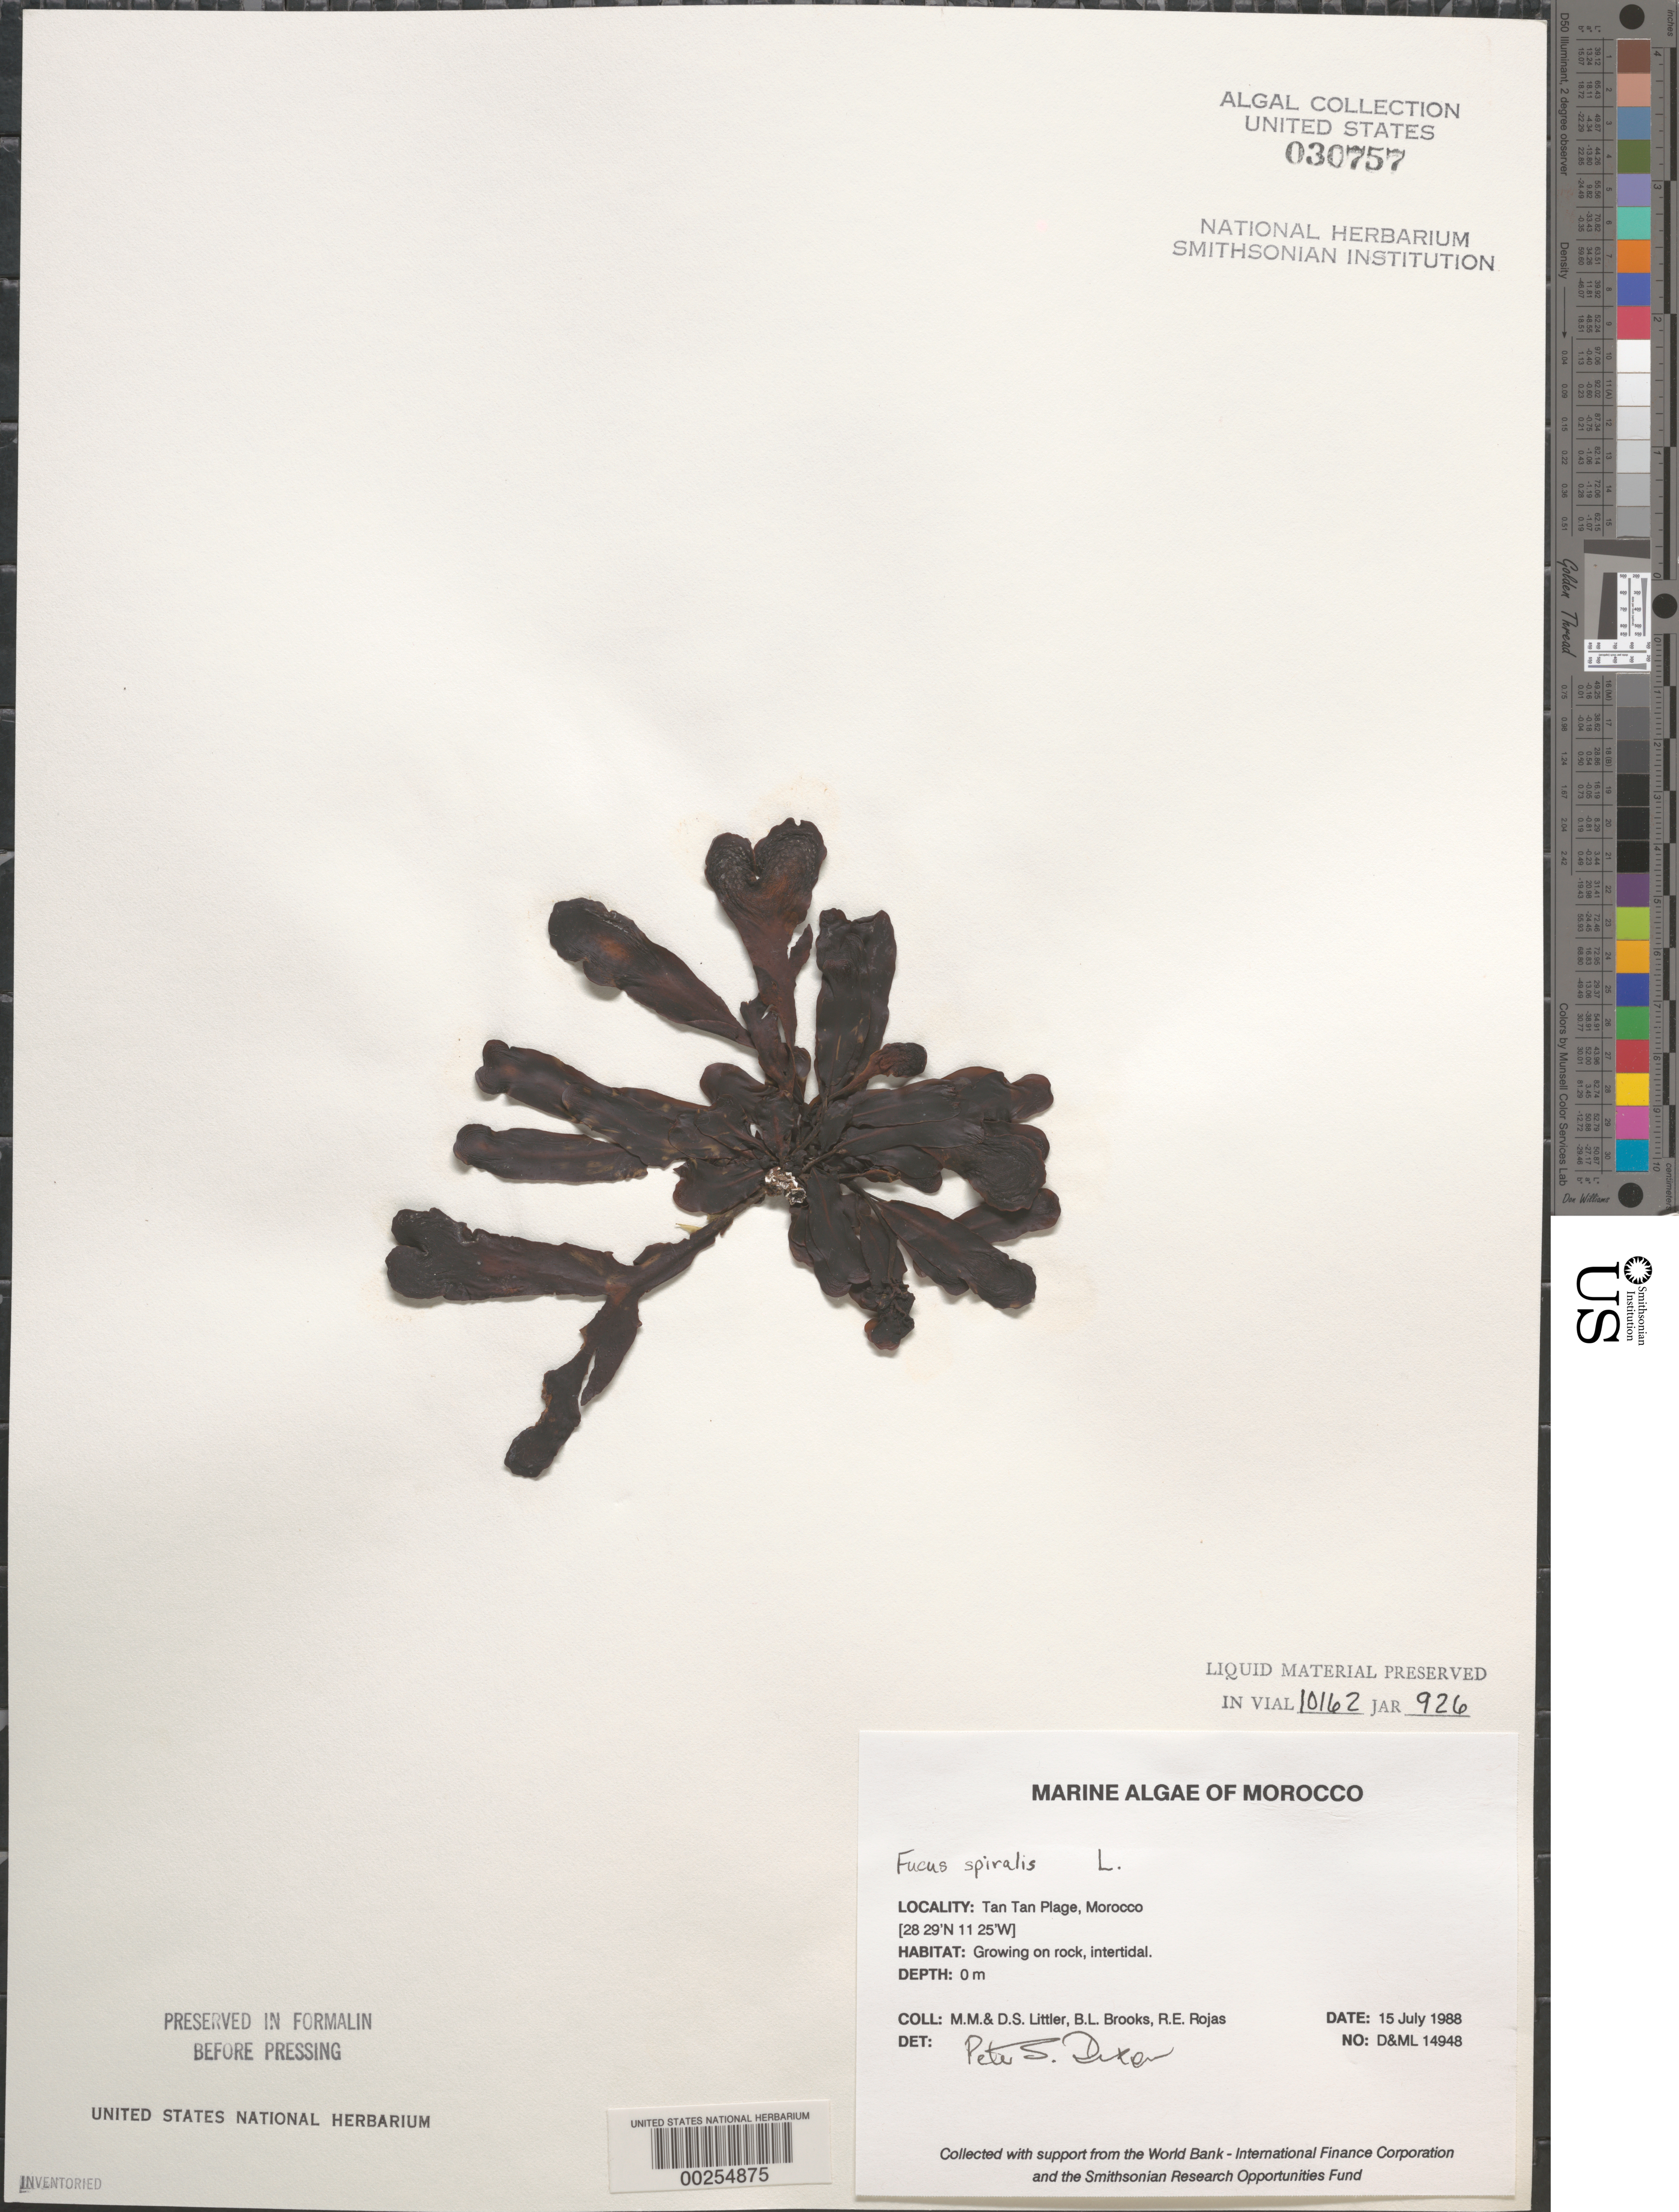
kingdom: Chromista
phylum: Ochrophyta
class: Phaeophyceae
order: Fucales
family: Fucaceae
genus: Fucus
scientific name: Fucus spiralis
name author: L.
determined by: Dixon, P. S.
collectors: M. M. Littler, D. S. Littler, B. Brooks & R. Rojas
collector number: D&ML 14948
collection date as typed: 15 Jul 1988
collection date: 1988-07-15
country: Morocco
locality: Tan Tan Plage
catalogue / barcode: US 30757